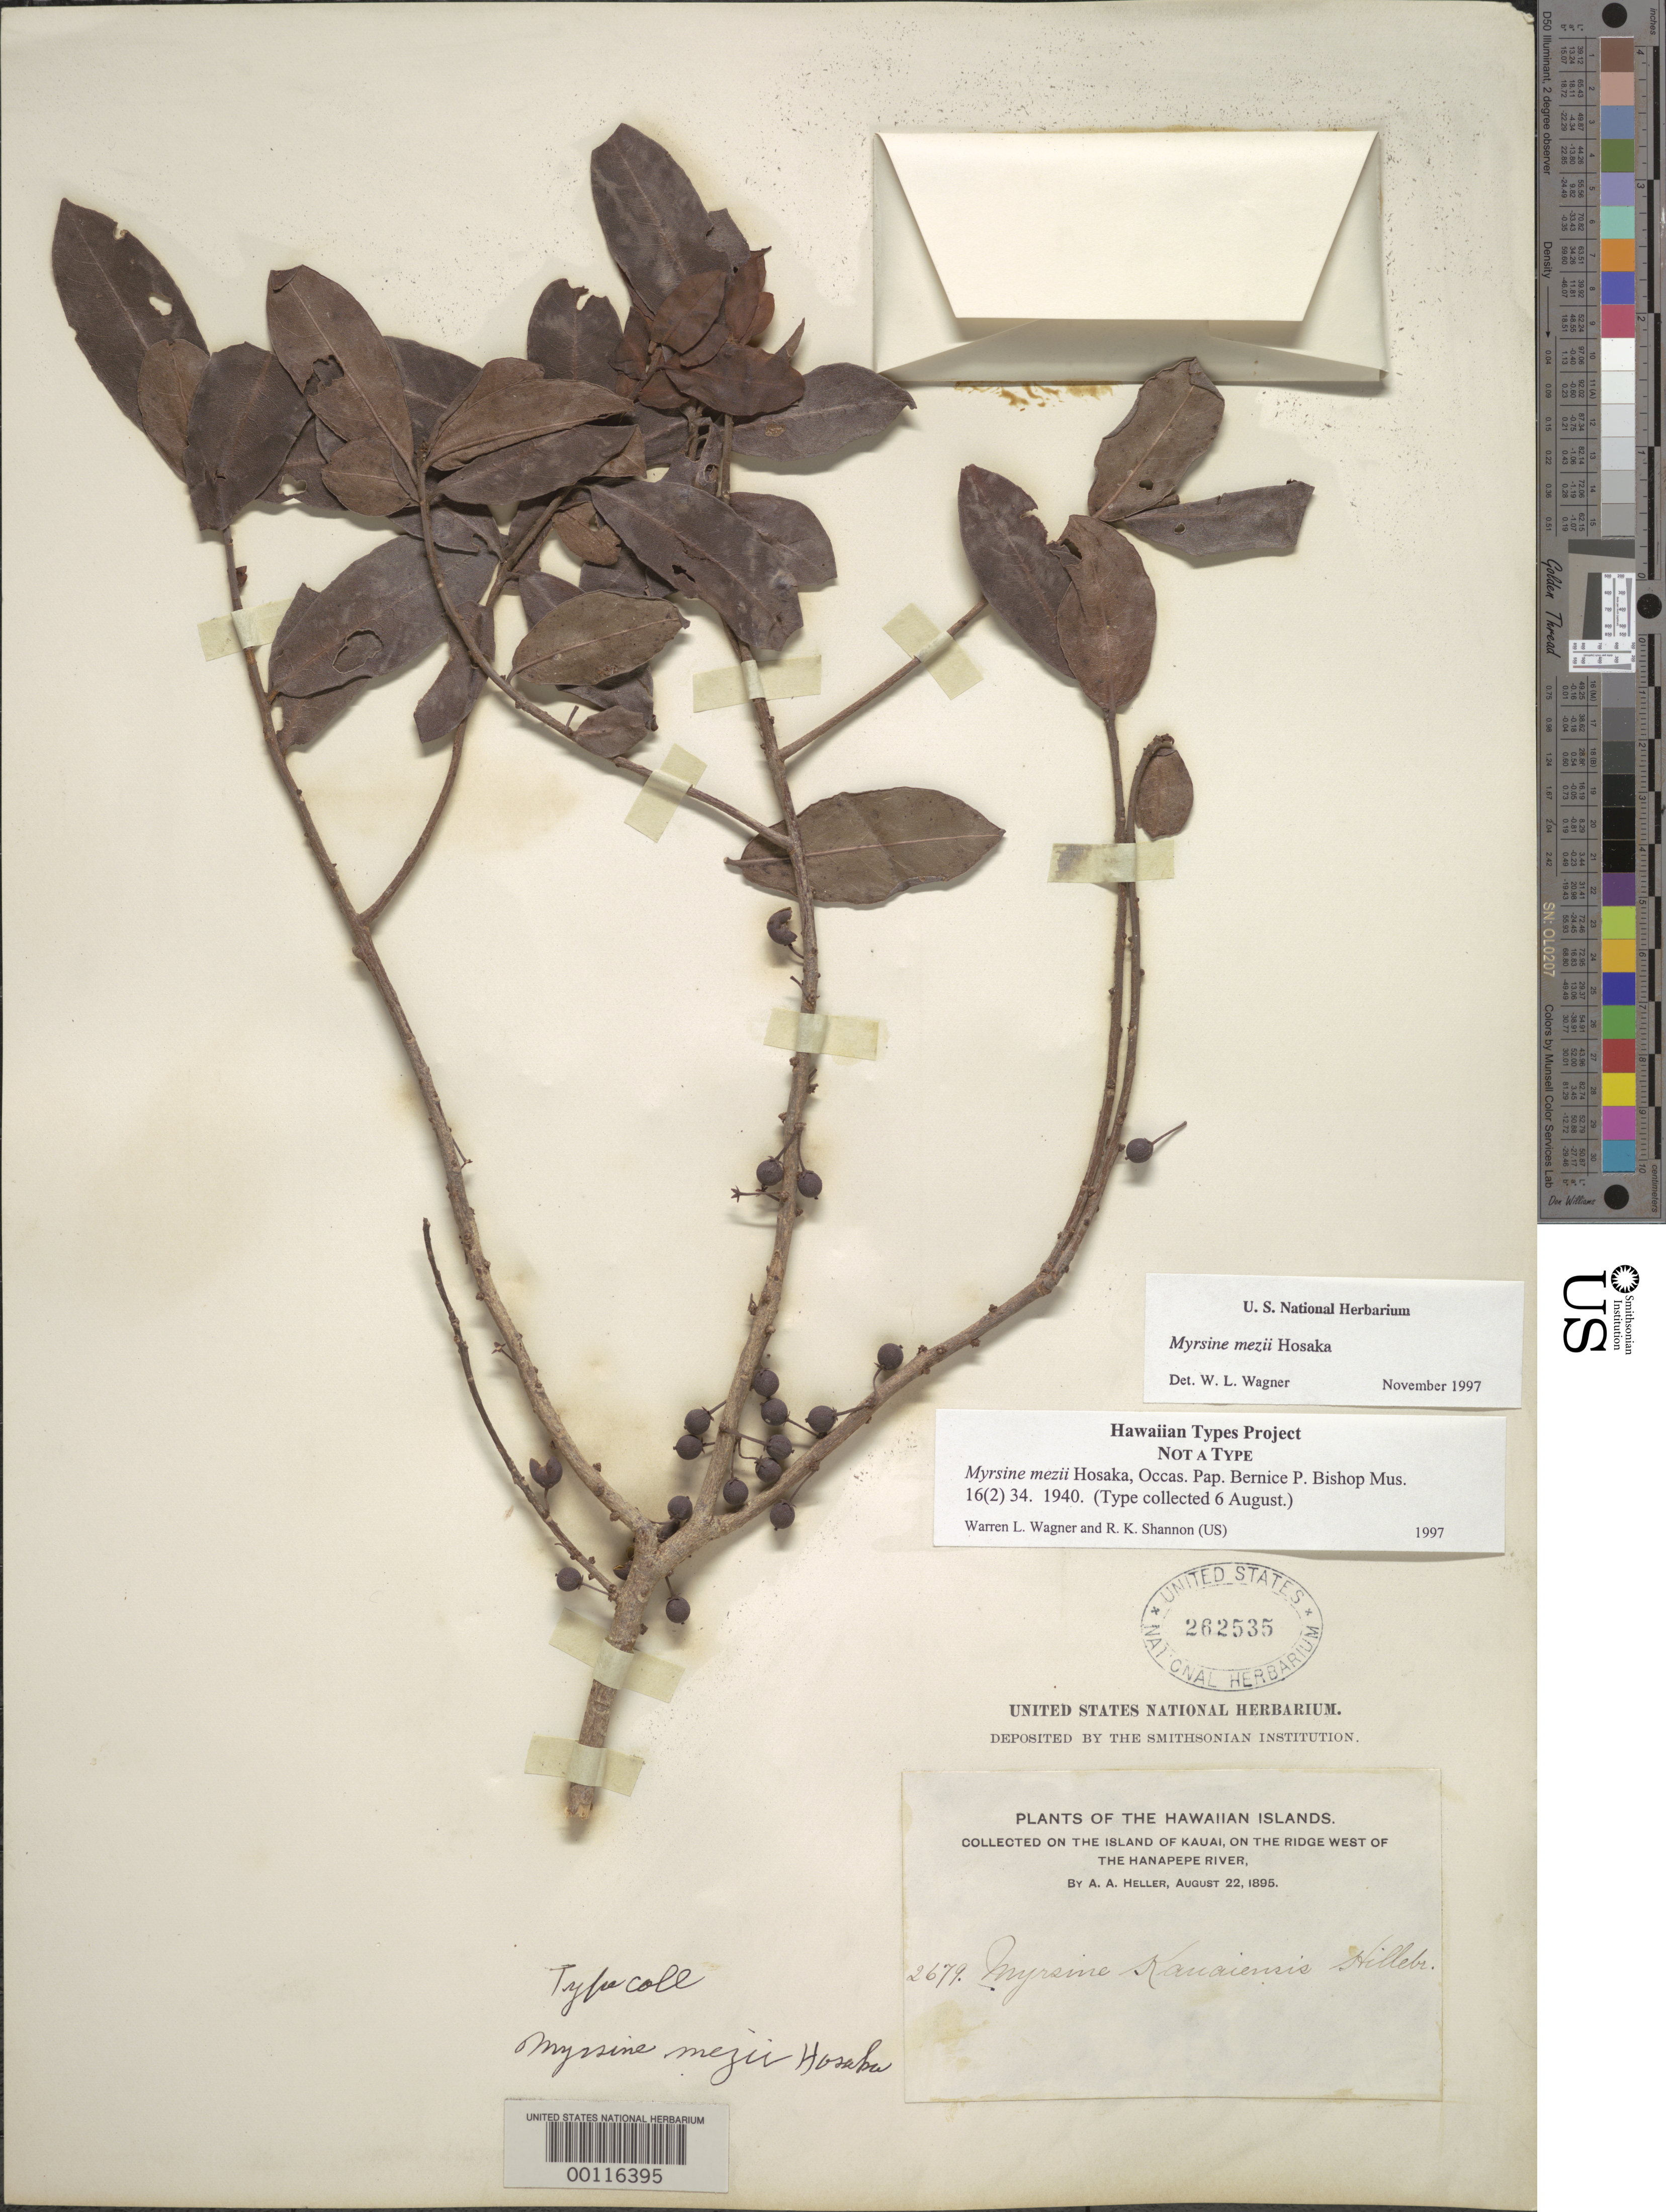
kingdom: Plantae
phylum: Tracheophyta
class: Magnoliopsida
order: Ericales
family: Primulaceae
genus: Myrsine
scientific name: Myrsine mezii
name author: Hosaka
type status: Isotype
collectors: A. A. Heller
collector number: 2679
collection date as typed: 22 Aug 1895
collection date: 1895-08-22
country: United States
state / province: Hawaii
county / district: Kauai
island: Kaua'i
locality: Hanapepe River.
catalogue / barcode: US 262535